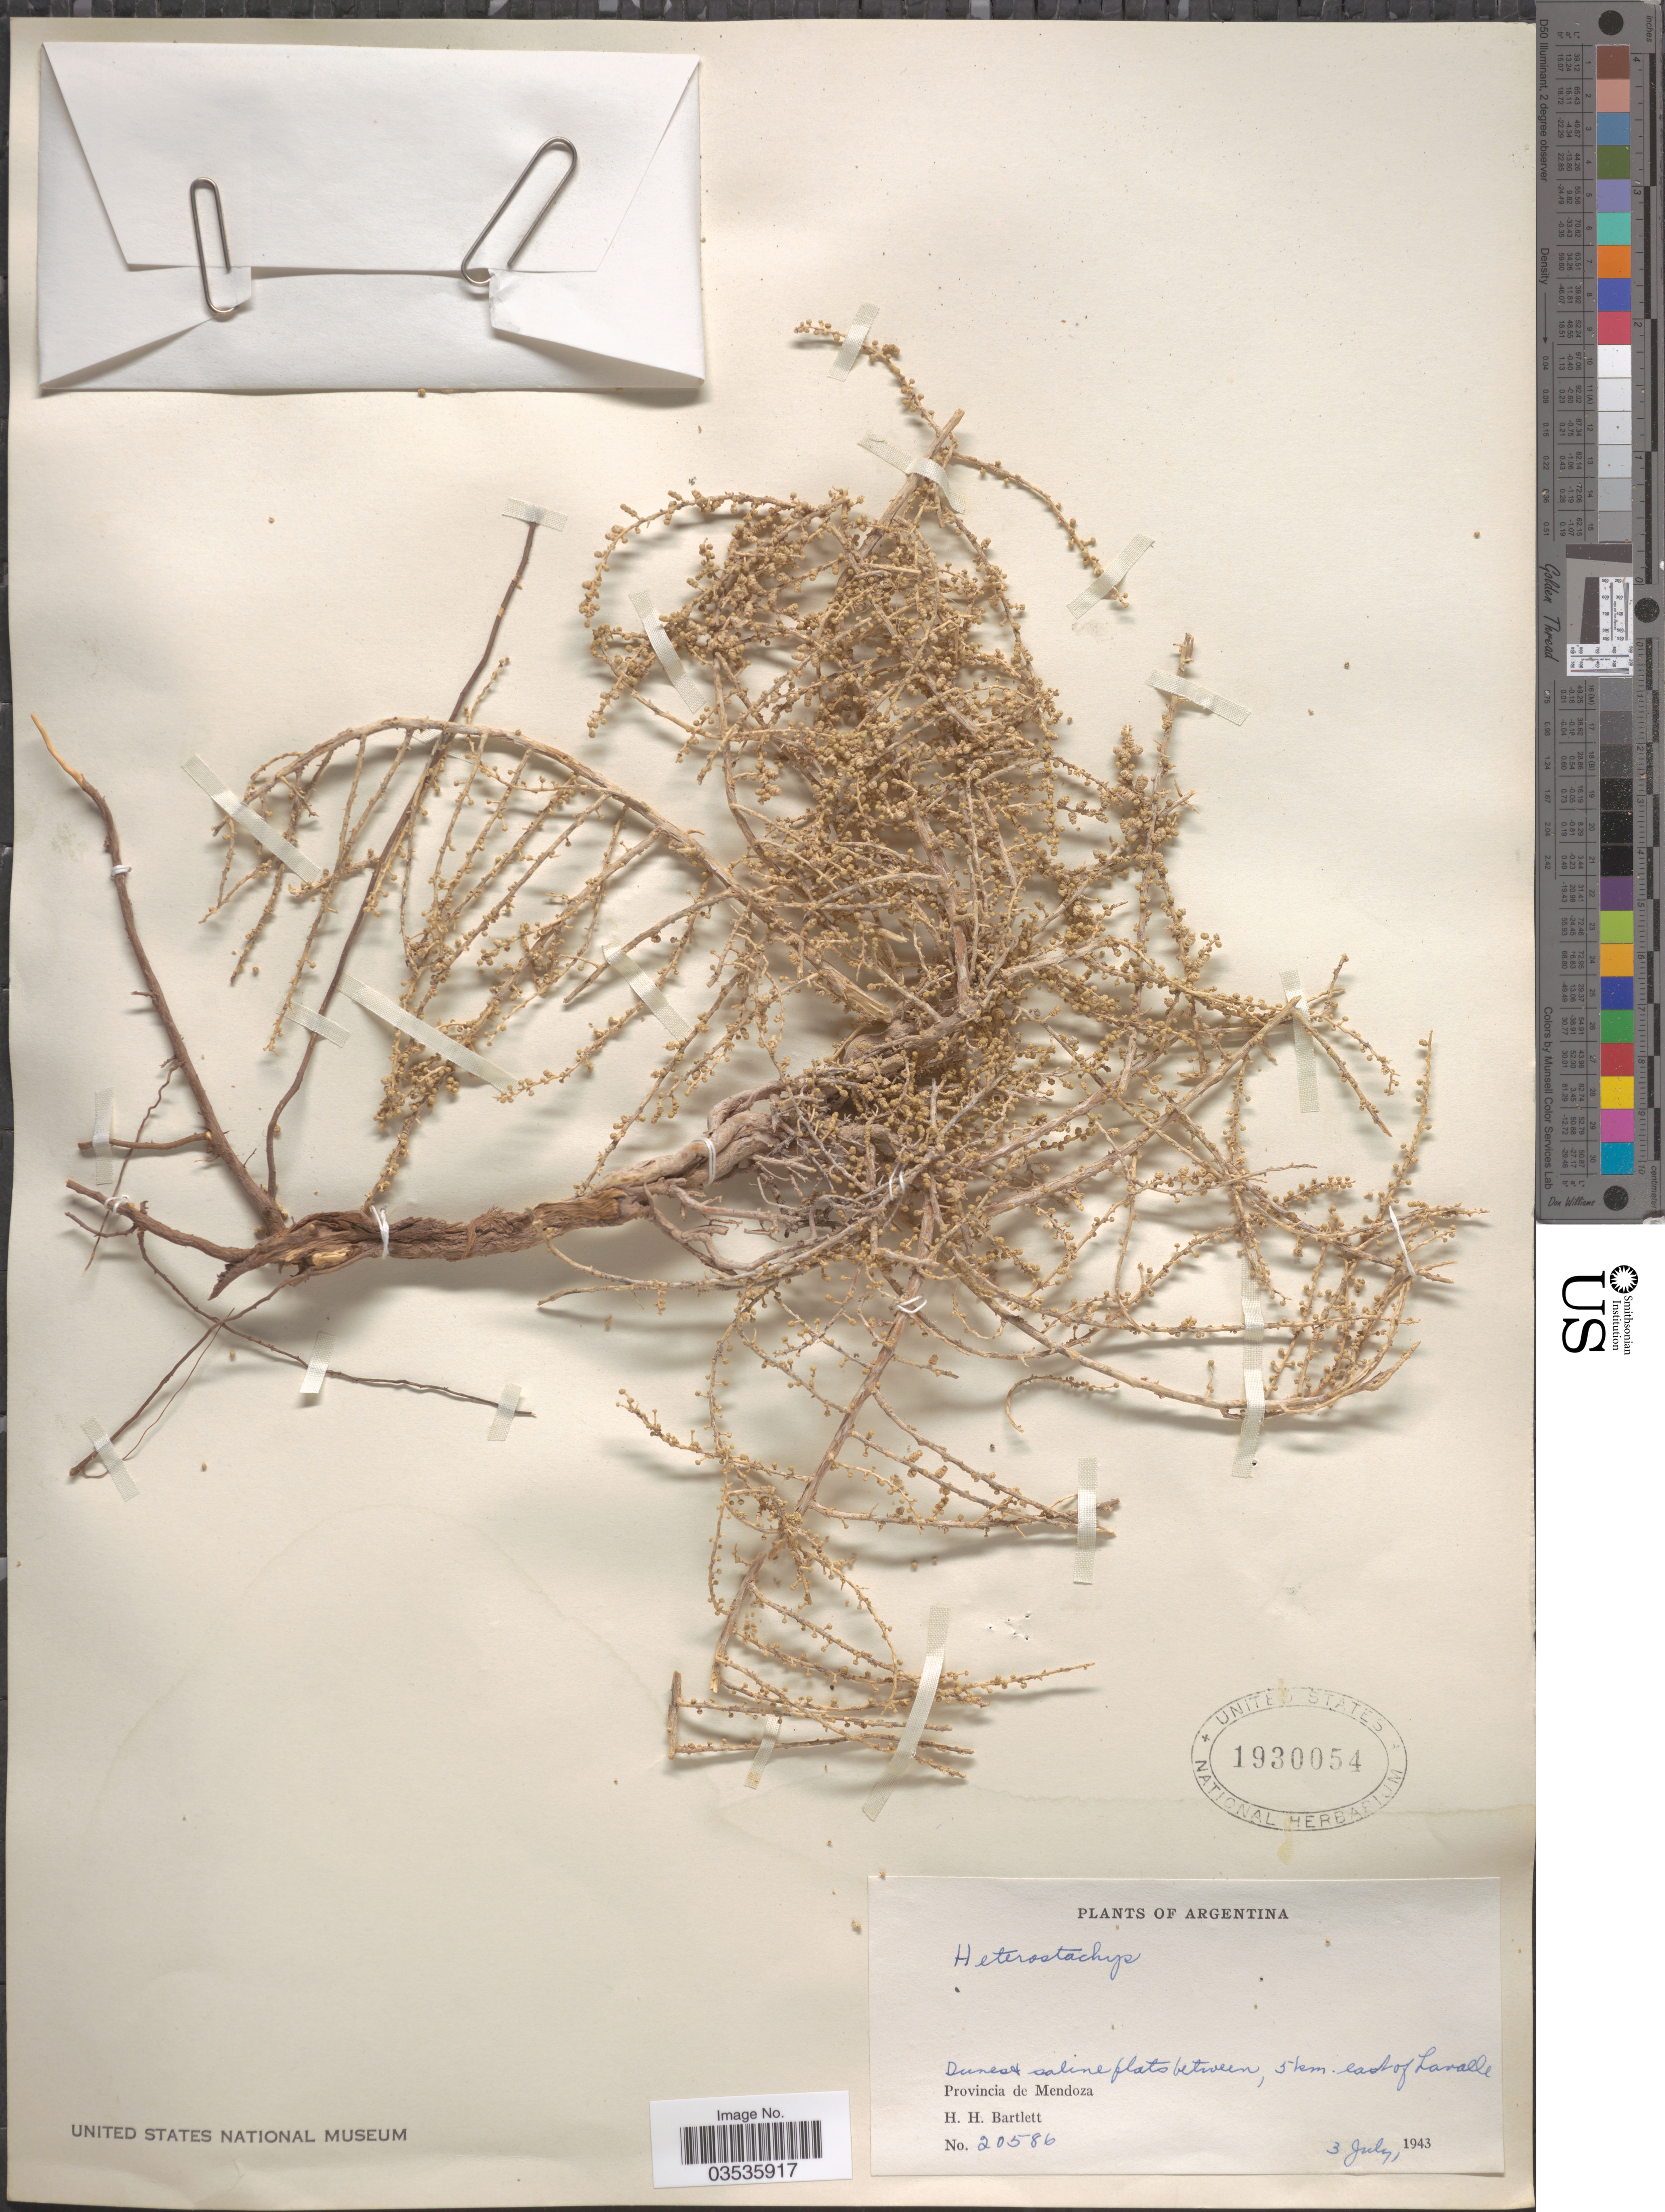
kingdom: Plantae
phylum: Tracheophyta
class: Magnoliopsida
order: Caryophyllales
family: Amaranthaceae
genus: Heterostachys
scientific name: Heterostachys sp.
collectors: H. H. Bartlett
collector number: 20586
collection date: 1943-07-03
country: Argentina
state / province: Mendoza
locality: Dunes & saline flats between, 5 km. east of Lavalle.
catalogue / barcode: US 1930054